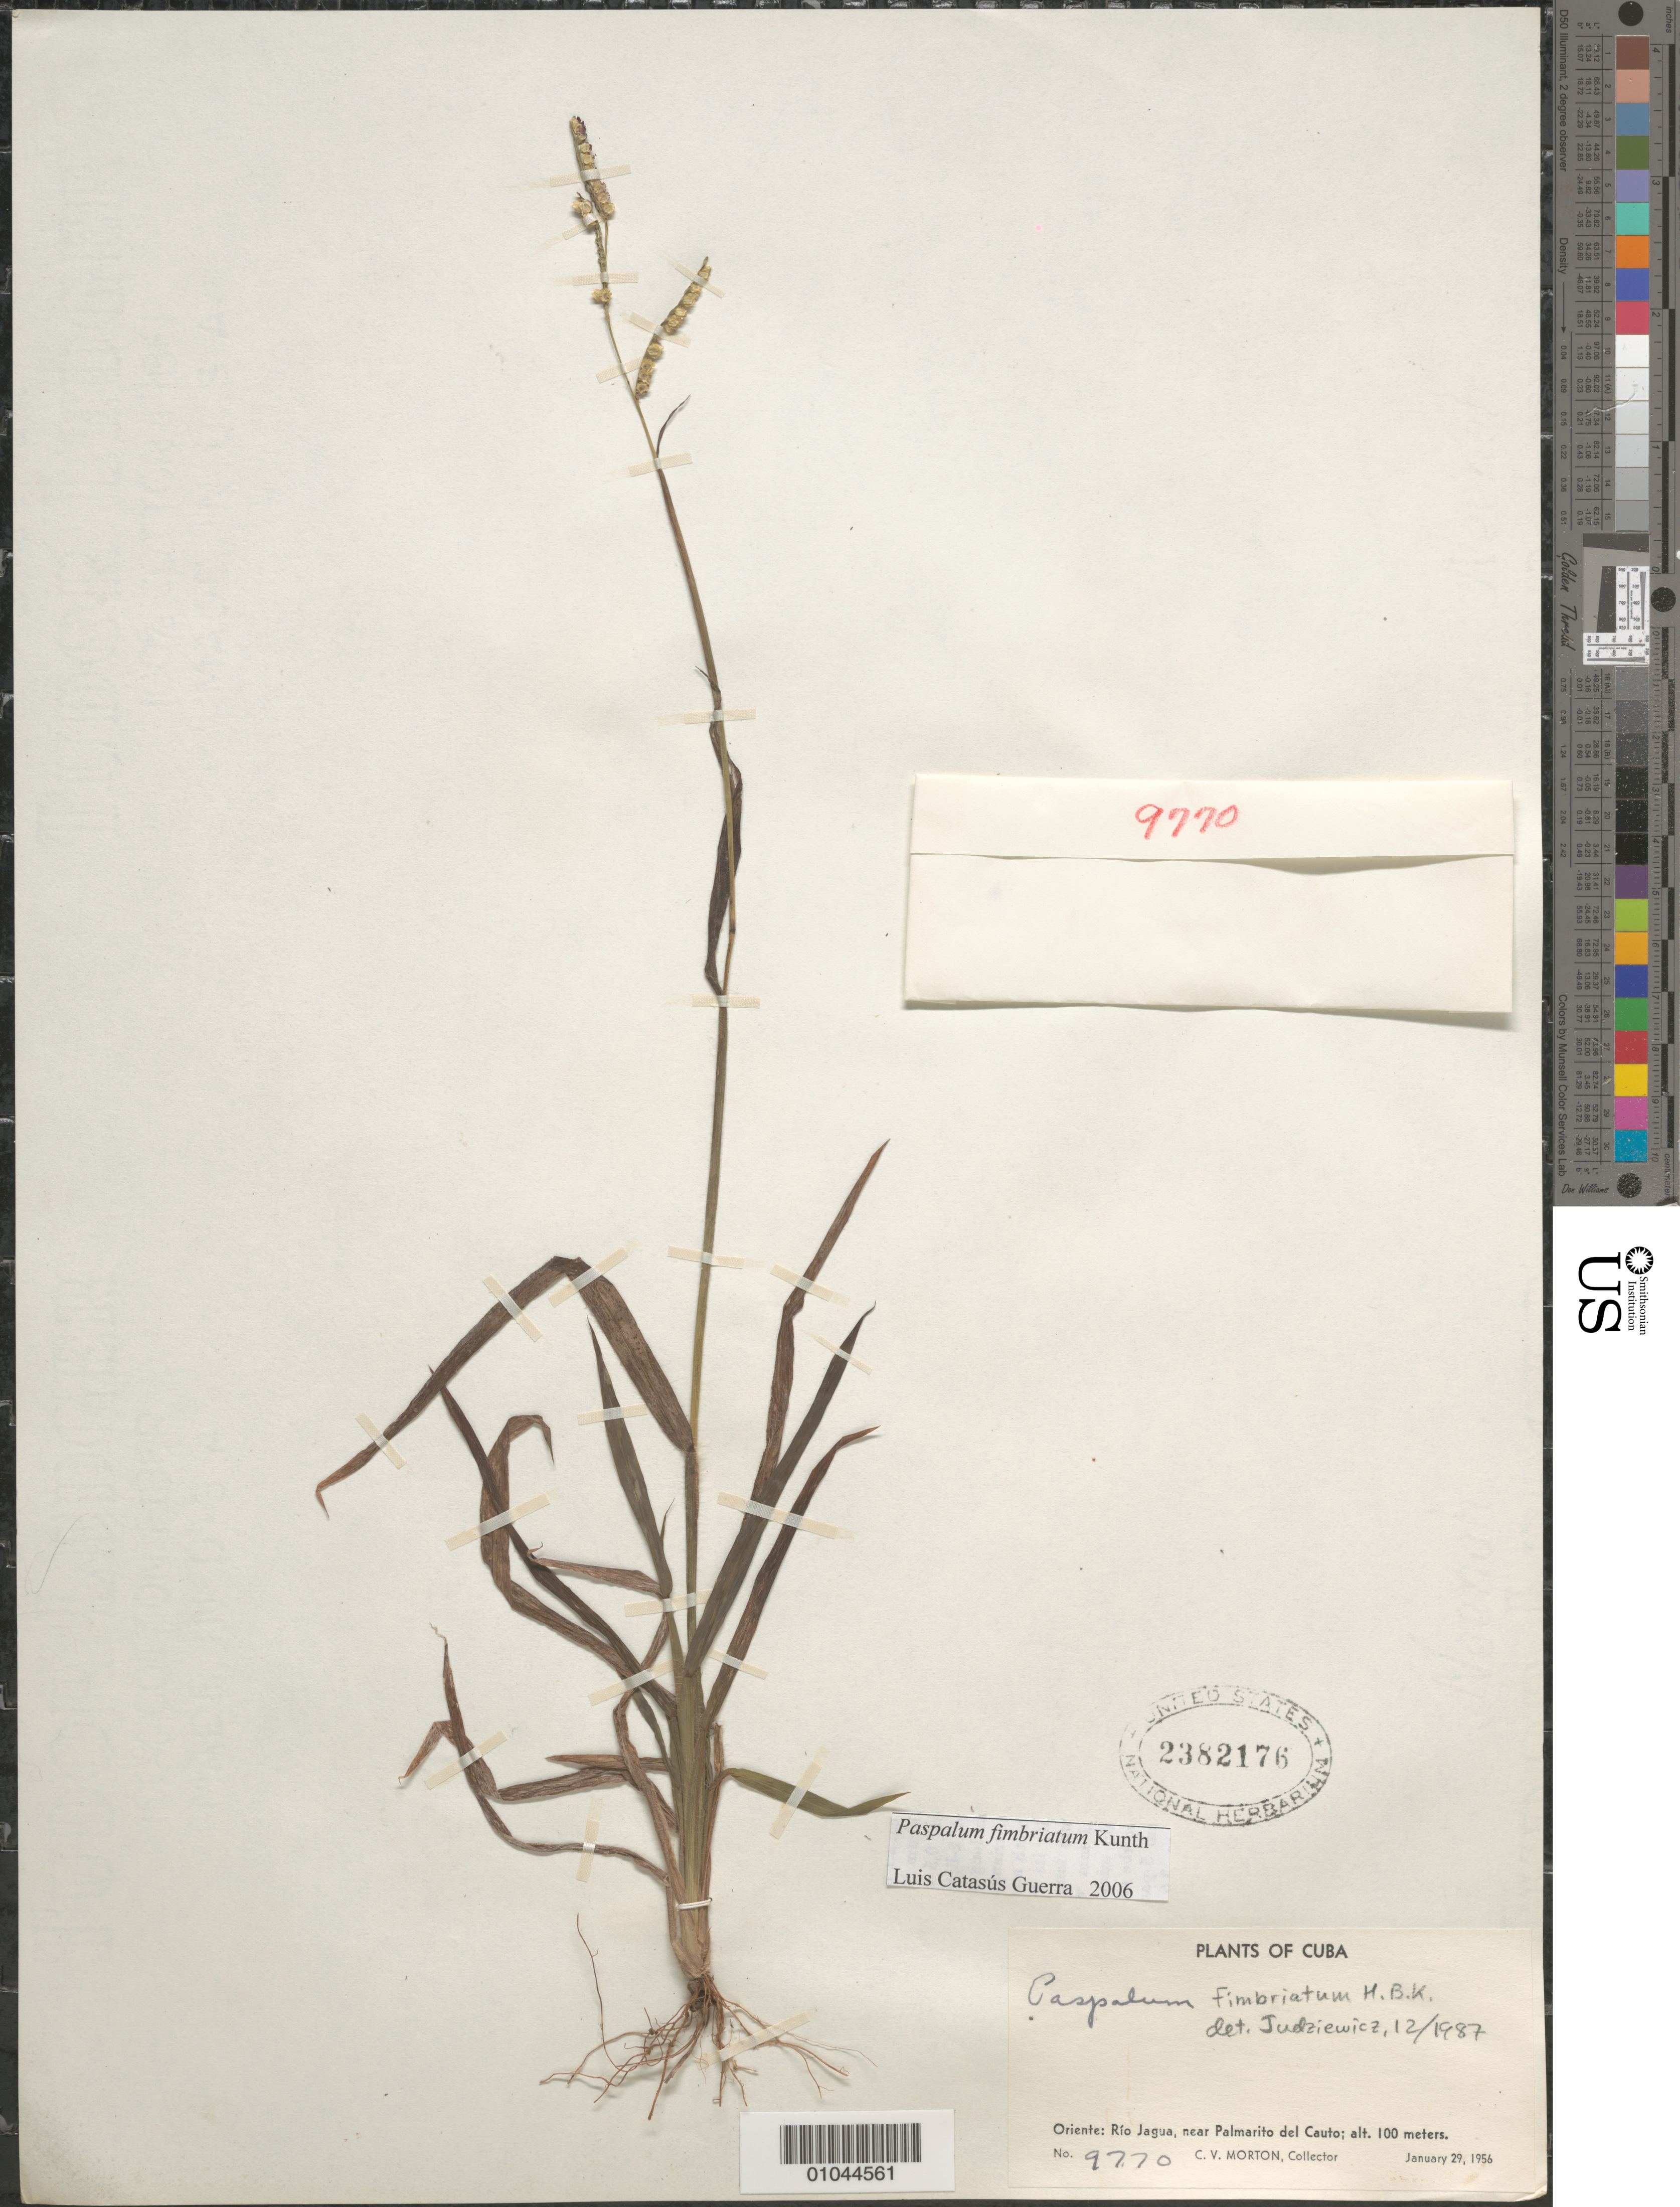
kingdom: Plantae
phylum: Tracheophyta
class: Liliopsida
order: Poales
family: Poaceae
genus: Paspalum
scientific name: Paspalum fimbriatum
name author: Kunth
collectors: C. V. Morton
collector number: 9770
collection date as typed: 29 Jan 1956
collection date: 1956-01-29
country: Cuba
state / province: Oriente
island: Cuba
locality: Rio Jagua, near Palmarito del Cauto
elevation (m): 100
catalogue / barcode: US 2382176